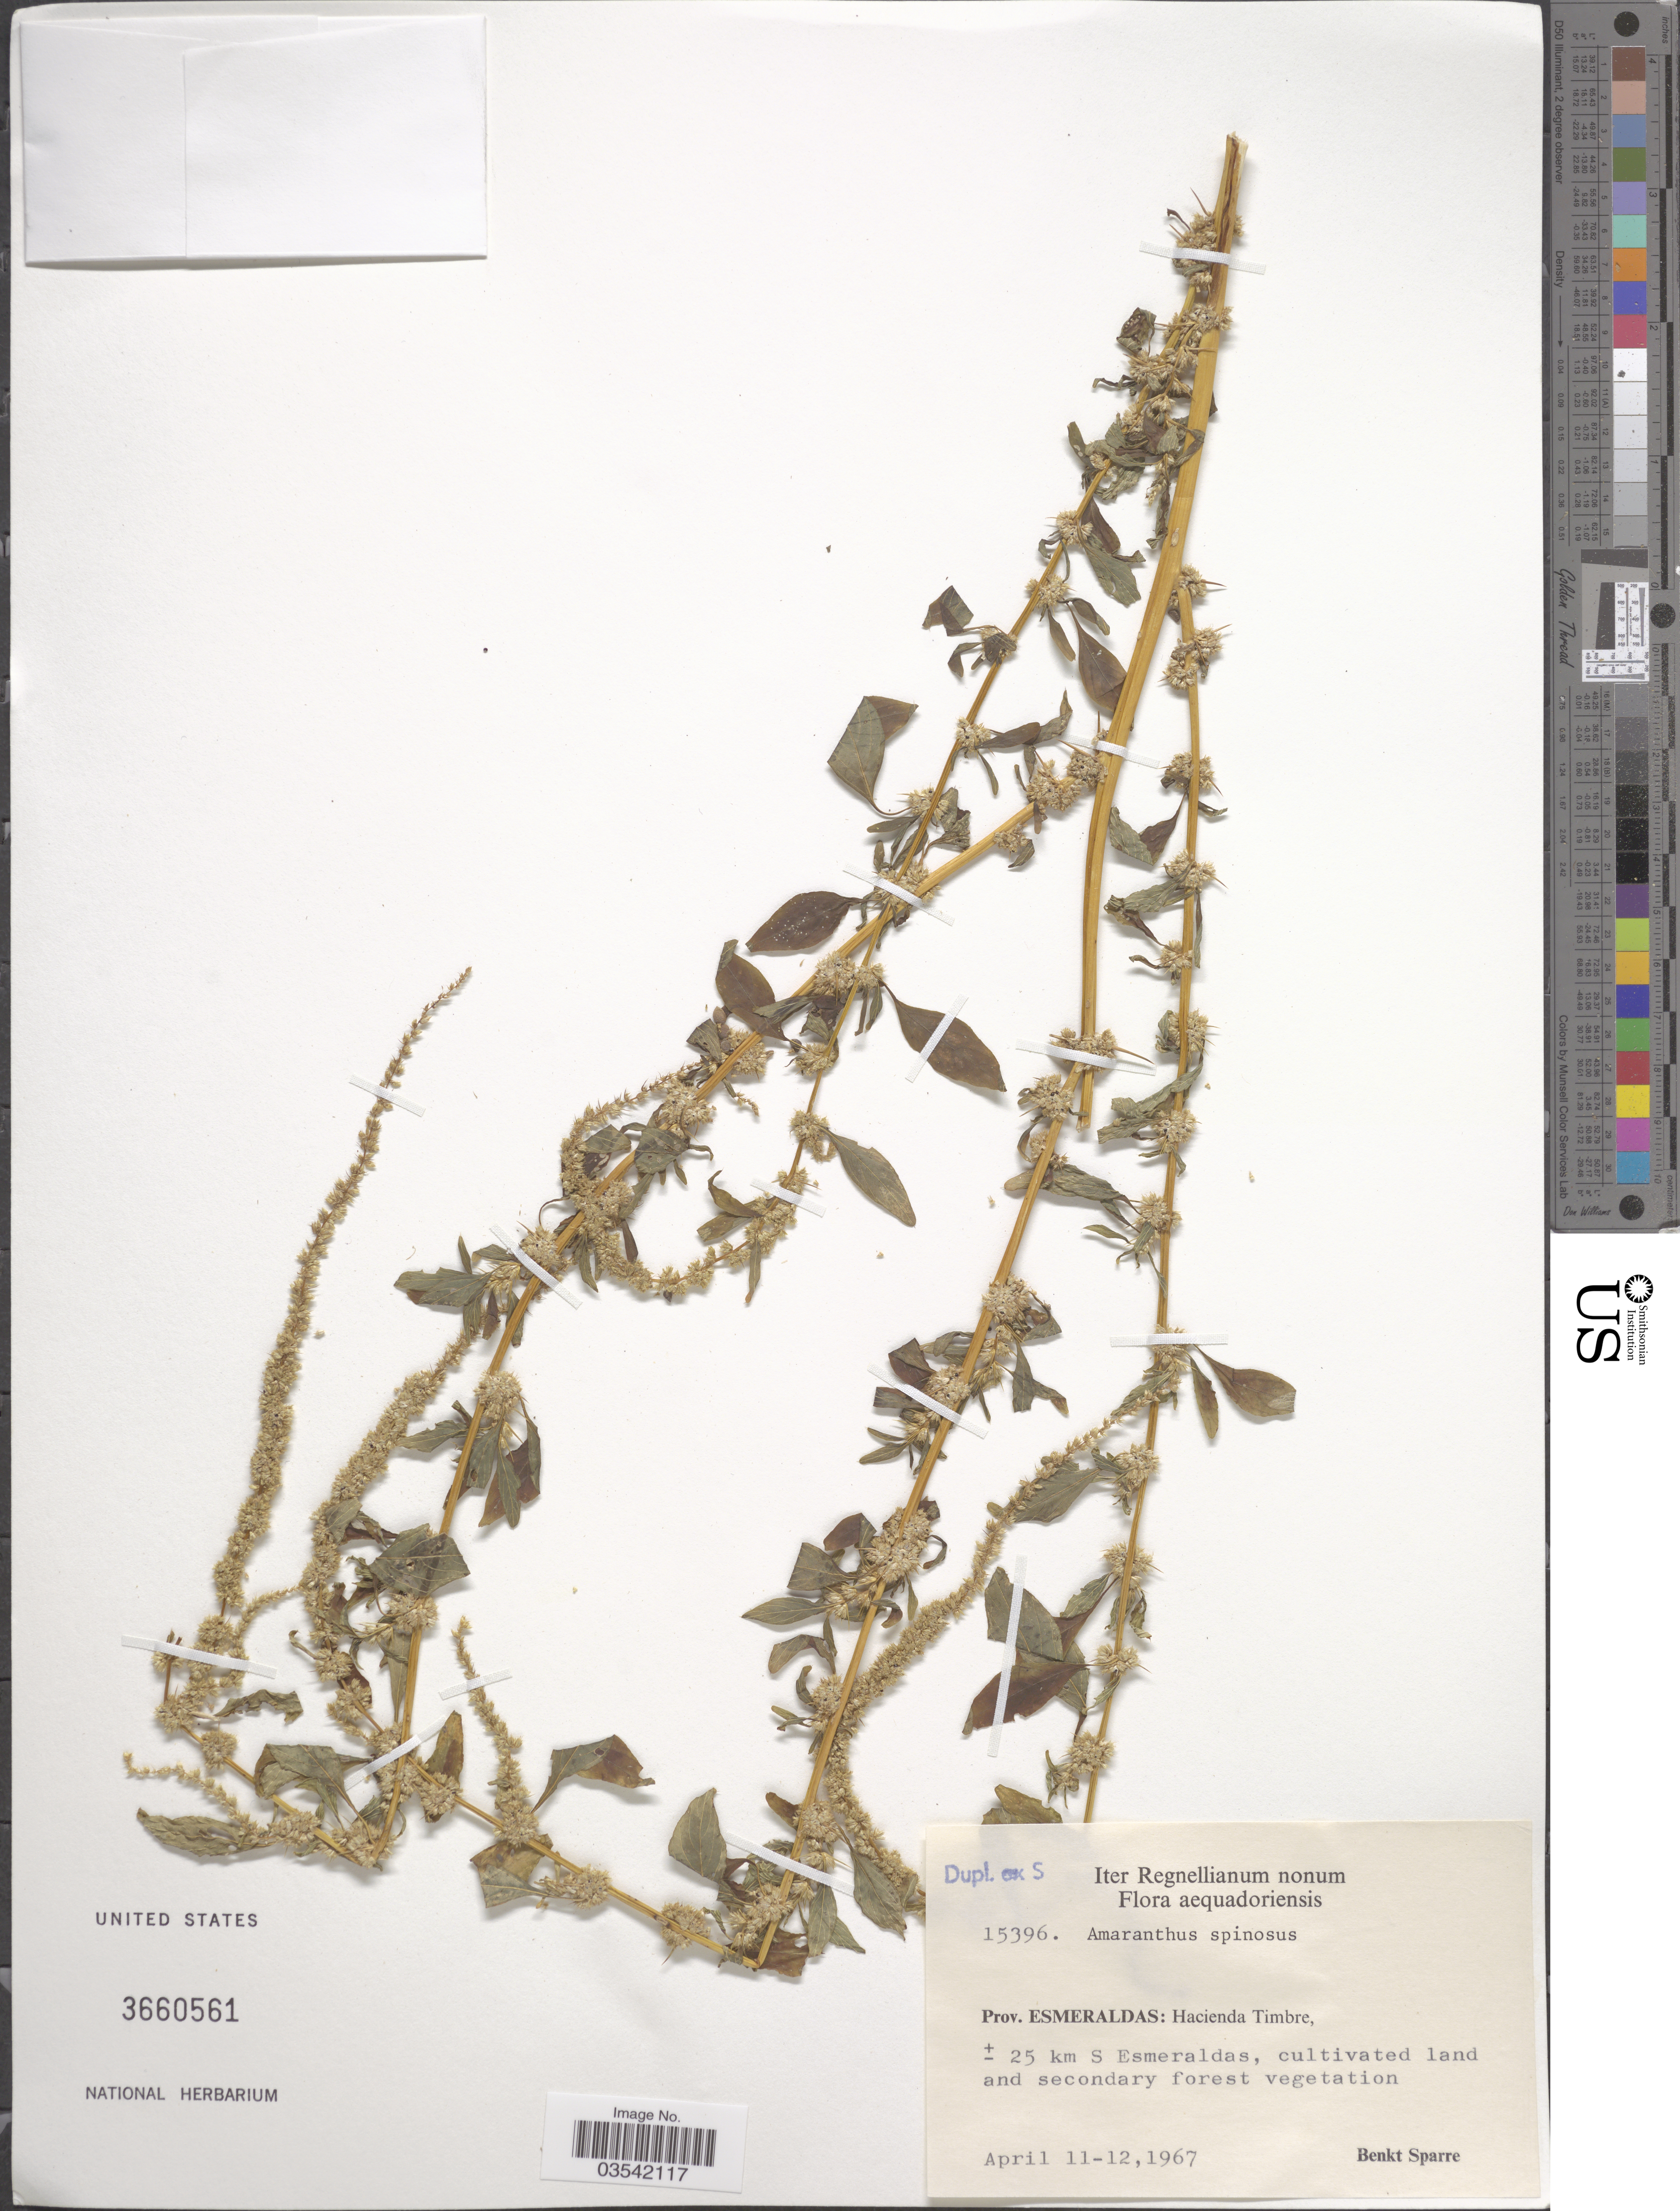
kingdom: Plantae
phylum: Tracheophyta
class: Magnoliopsida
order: Caryophyllales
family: Amaranthaceae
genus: Amaranthus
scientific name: Amaranthus spinosus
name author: L.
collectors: B. Sparre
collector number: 15396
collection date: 1967-04-11/1967-04-12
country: Ecuador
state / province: Esmeraldas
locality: Hacienda Timbre, ± 25 km S Esmeraldas.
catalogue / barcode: US 3660561